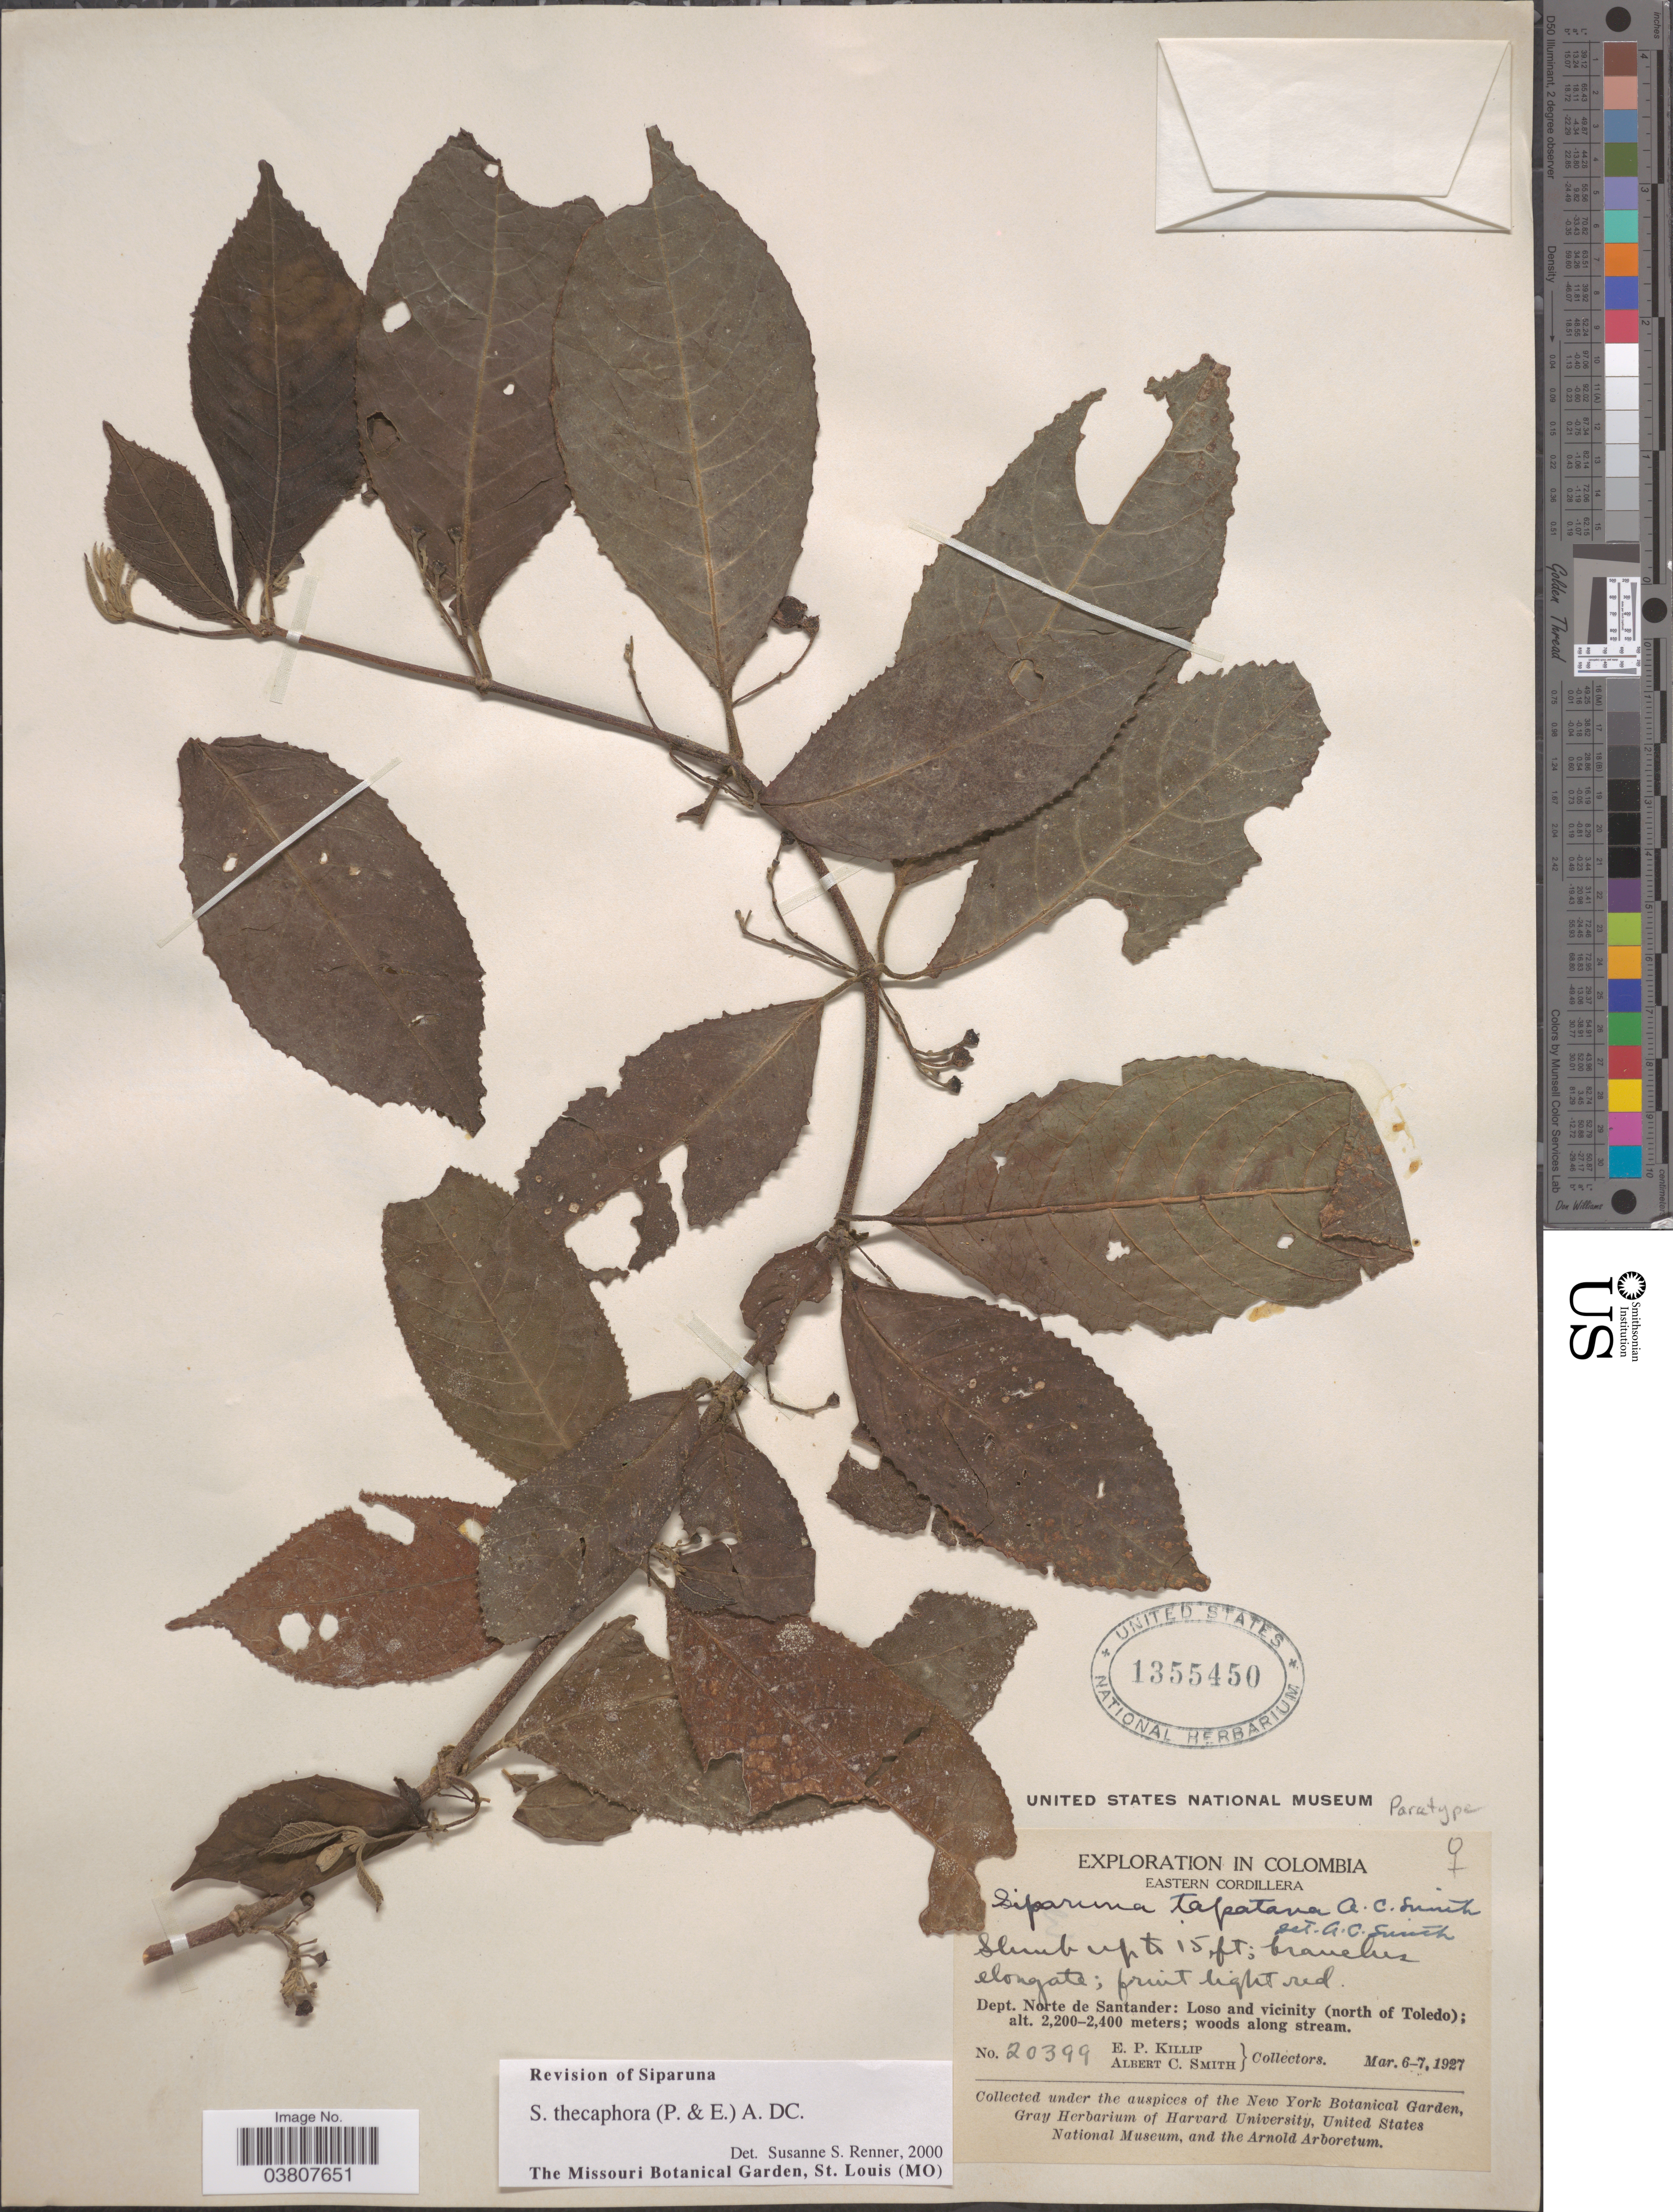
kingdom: Plantae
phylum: Tracheophyta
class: Magnoliopsida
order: Laurales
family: Siparunaceae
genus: Siparuna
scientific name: Siparuna thecaphora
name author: (Poepp. & Endl.) A. DC.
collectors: E. P. Killip & A. C. Smith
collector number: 20399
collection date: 1927-03-06/1927-03-07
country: Colombia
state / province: Norte de Santander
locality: Eastern Cordillera. Dept. Norte de Santander: Loso and vicinity (north of Toledo); along stream.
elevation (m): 2200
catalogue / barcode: US 1355450